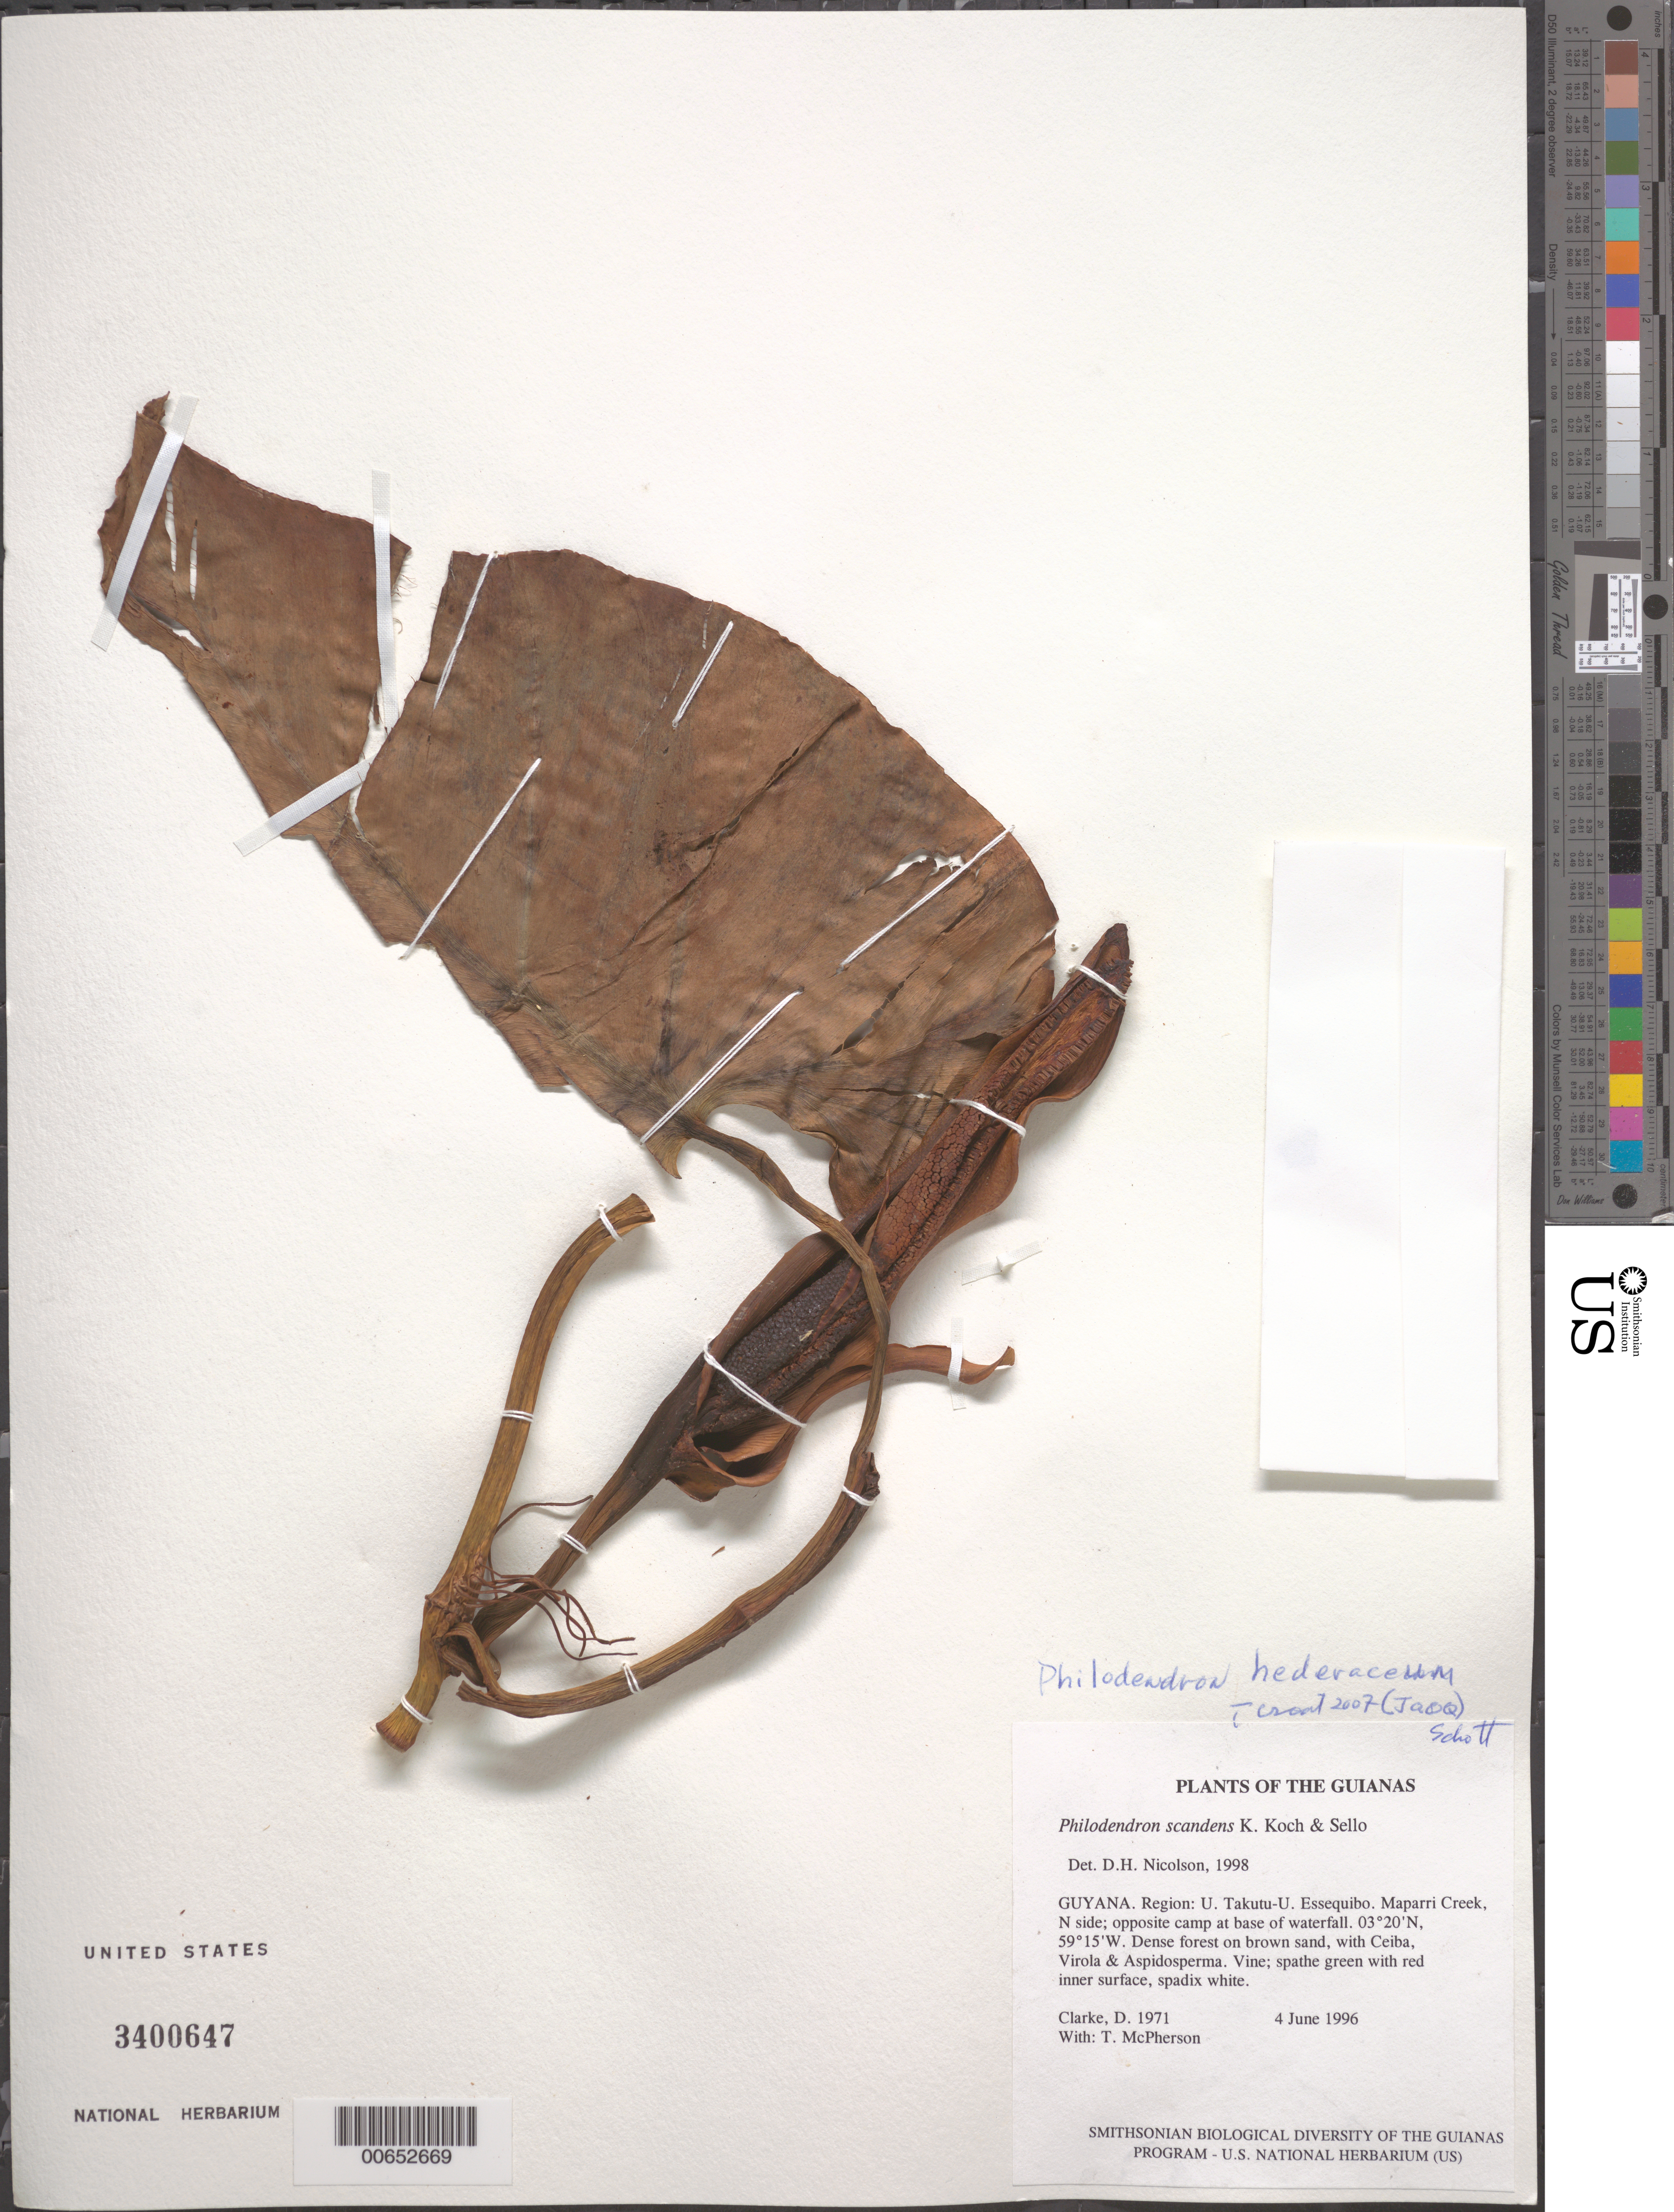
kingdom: Plantae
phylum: Tracheophyta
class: Liliopsida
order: Alismatales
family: Araceae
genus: Philodendron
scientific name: Philodendron hederaceum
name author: (Jacq.) Schott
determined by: Croat, Thomas B., Missouri Botanical Garden (MO)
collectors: H. D. Clarke & T. McPherson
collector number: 1971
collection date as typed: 5 June 1996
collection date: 1996-06-05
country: Guyana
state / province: U. Takutu-U. Essequibo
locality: Maparri Creek, N side; opposite camp at base of waterfall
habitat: Streamside vegetation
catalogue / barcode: US 3400647